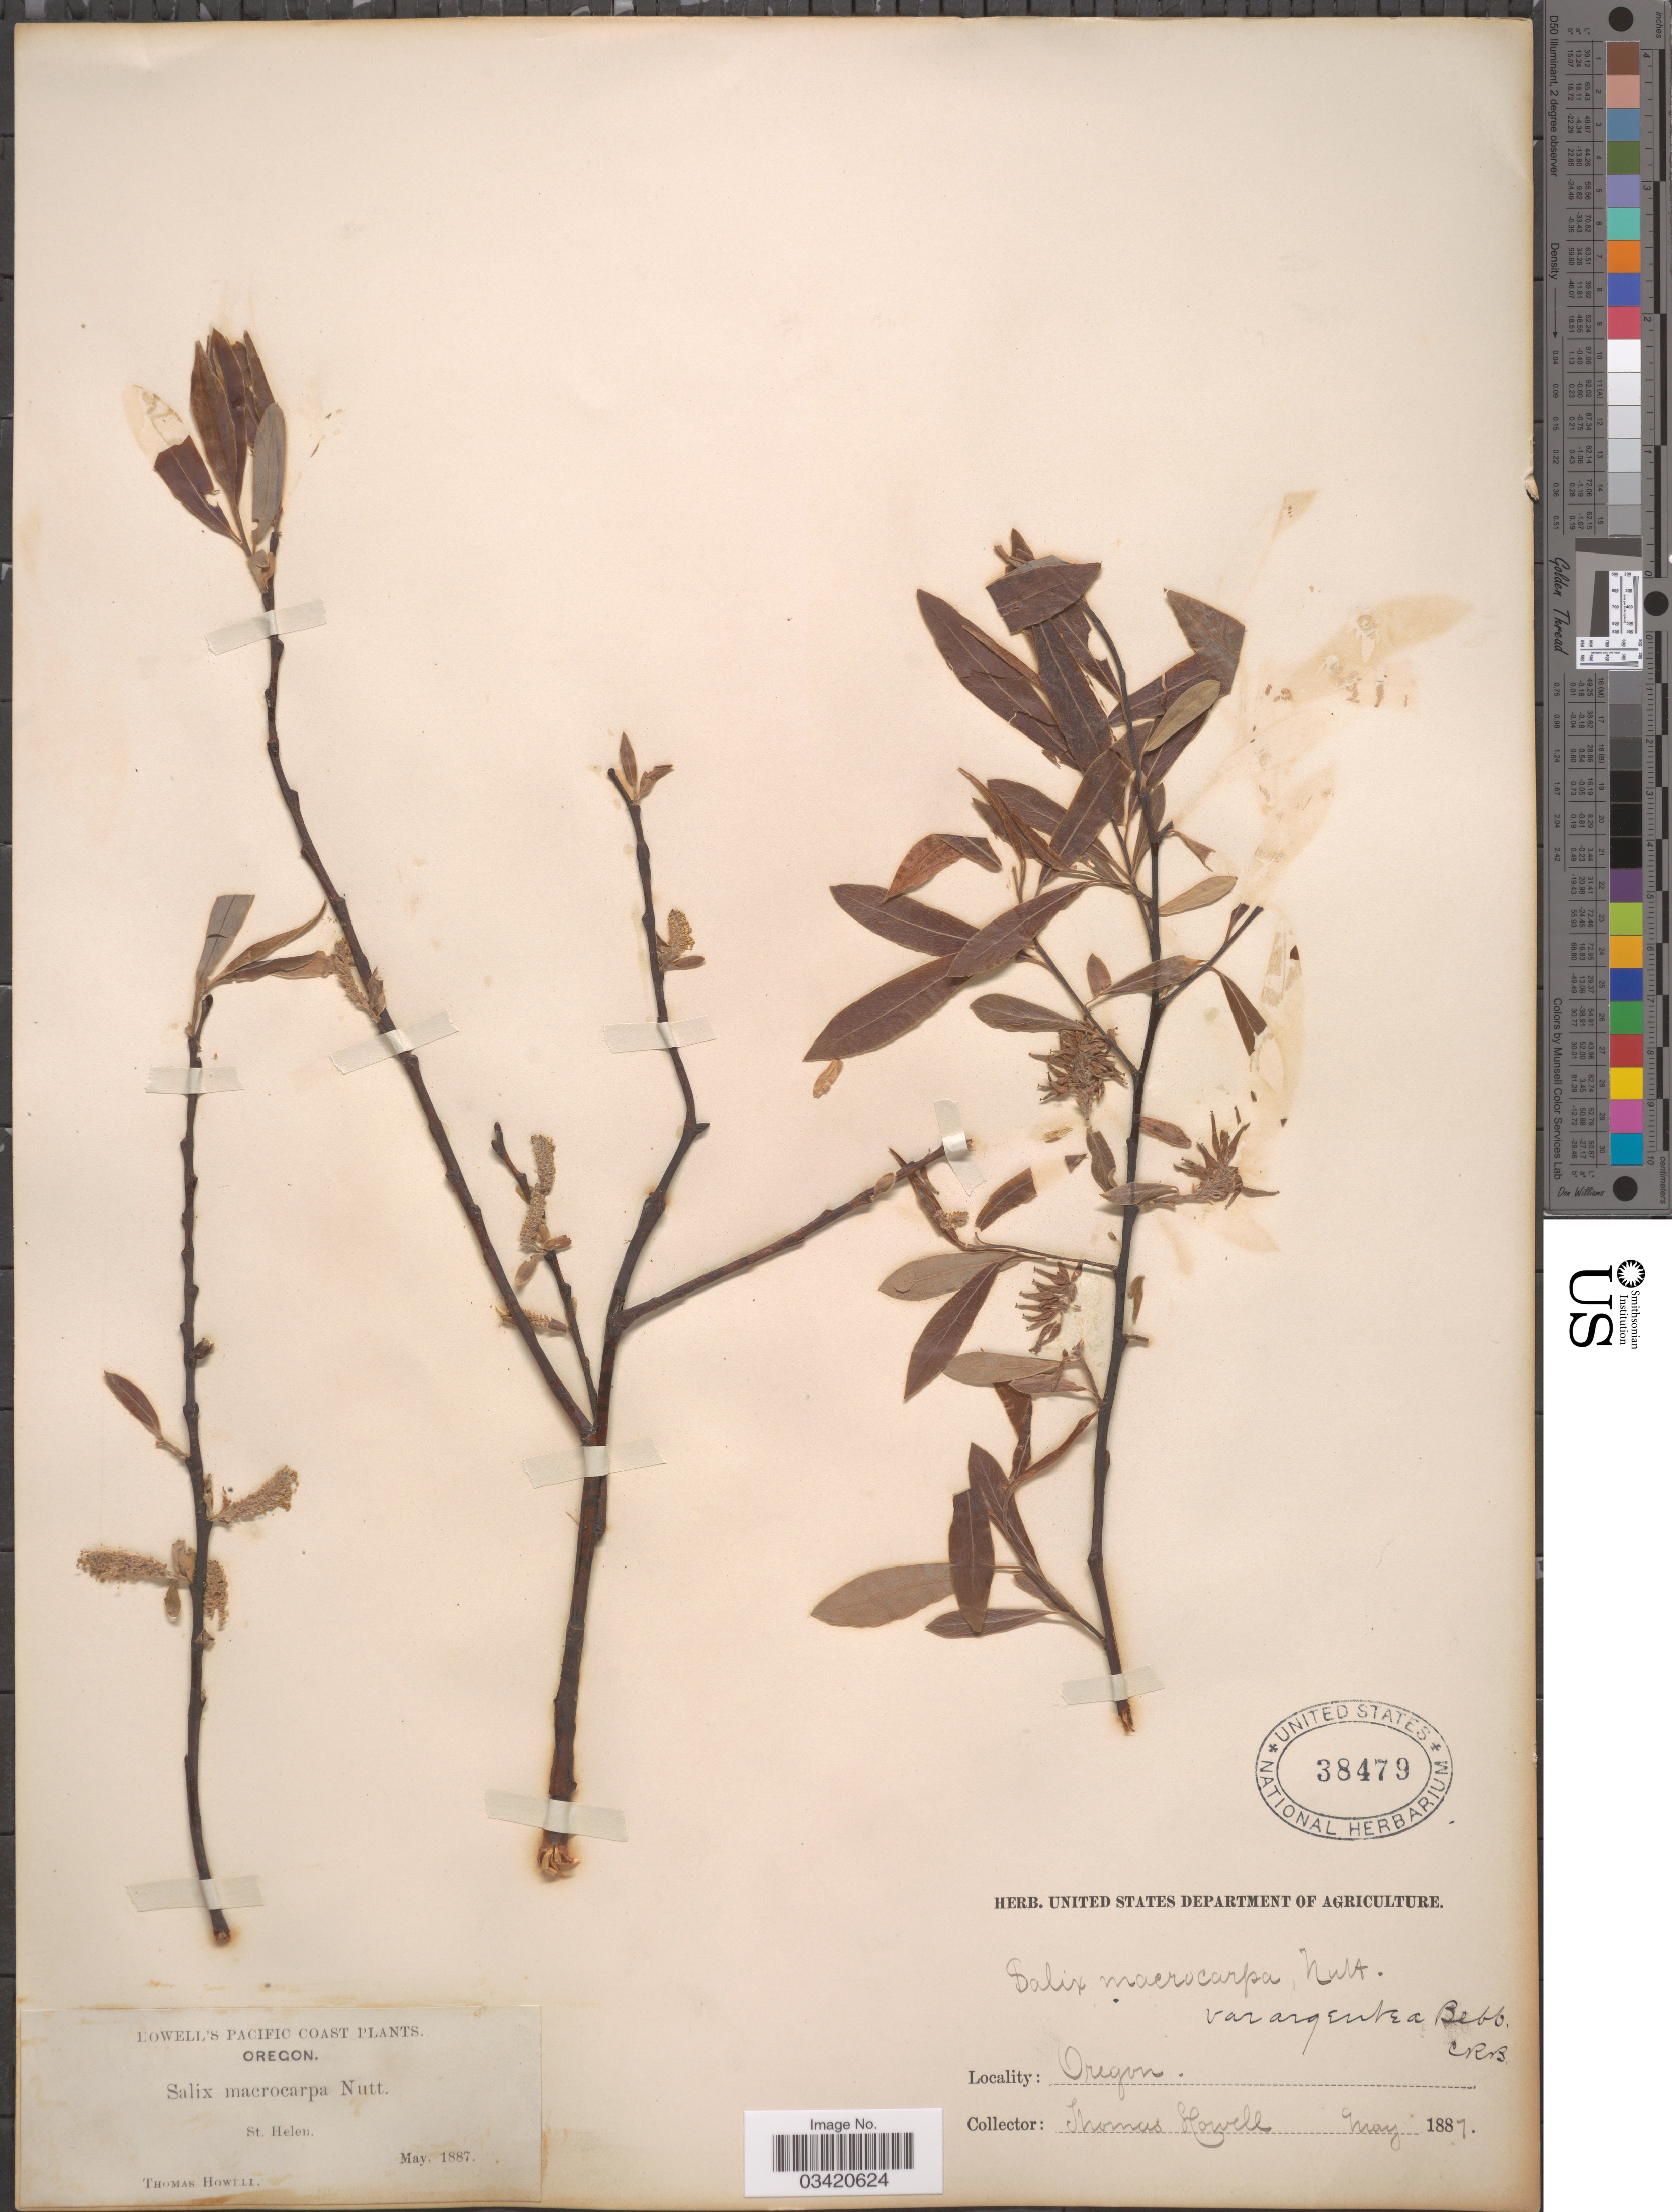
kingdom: Plantae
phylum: Tracheophyta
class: Magnoliopsida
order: Malpighiales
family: Salicaceae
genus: Salix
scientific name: Salix geyeriana var. meleina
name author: J.K. Henry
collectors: T. Howell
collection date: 1887-05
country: United States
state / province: Oregon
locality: Pacific Coast. St. Helen.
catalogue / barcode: US 38479